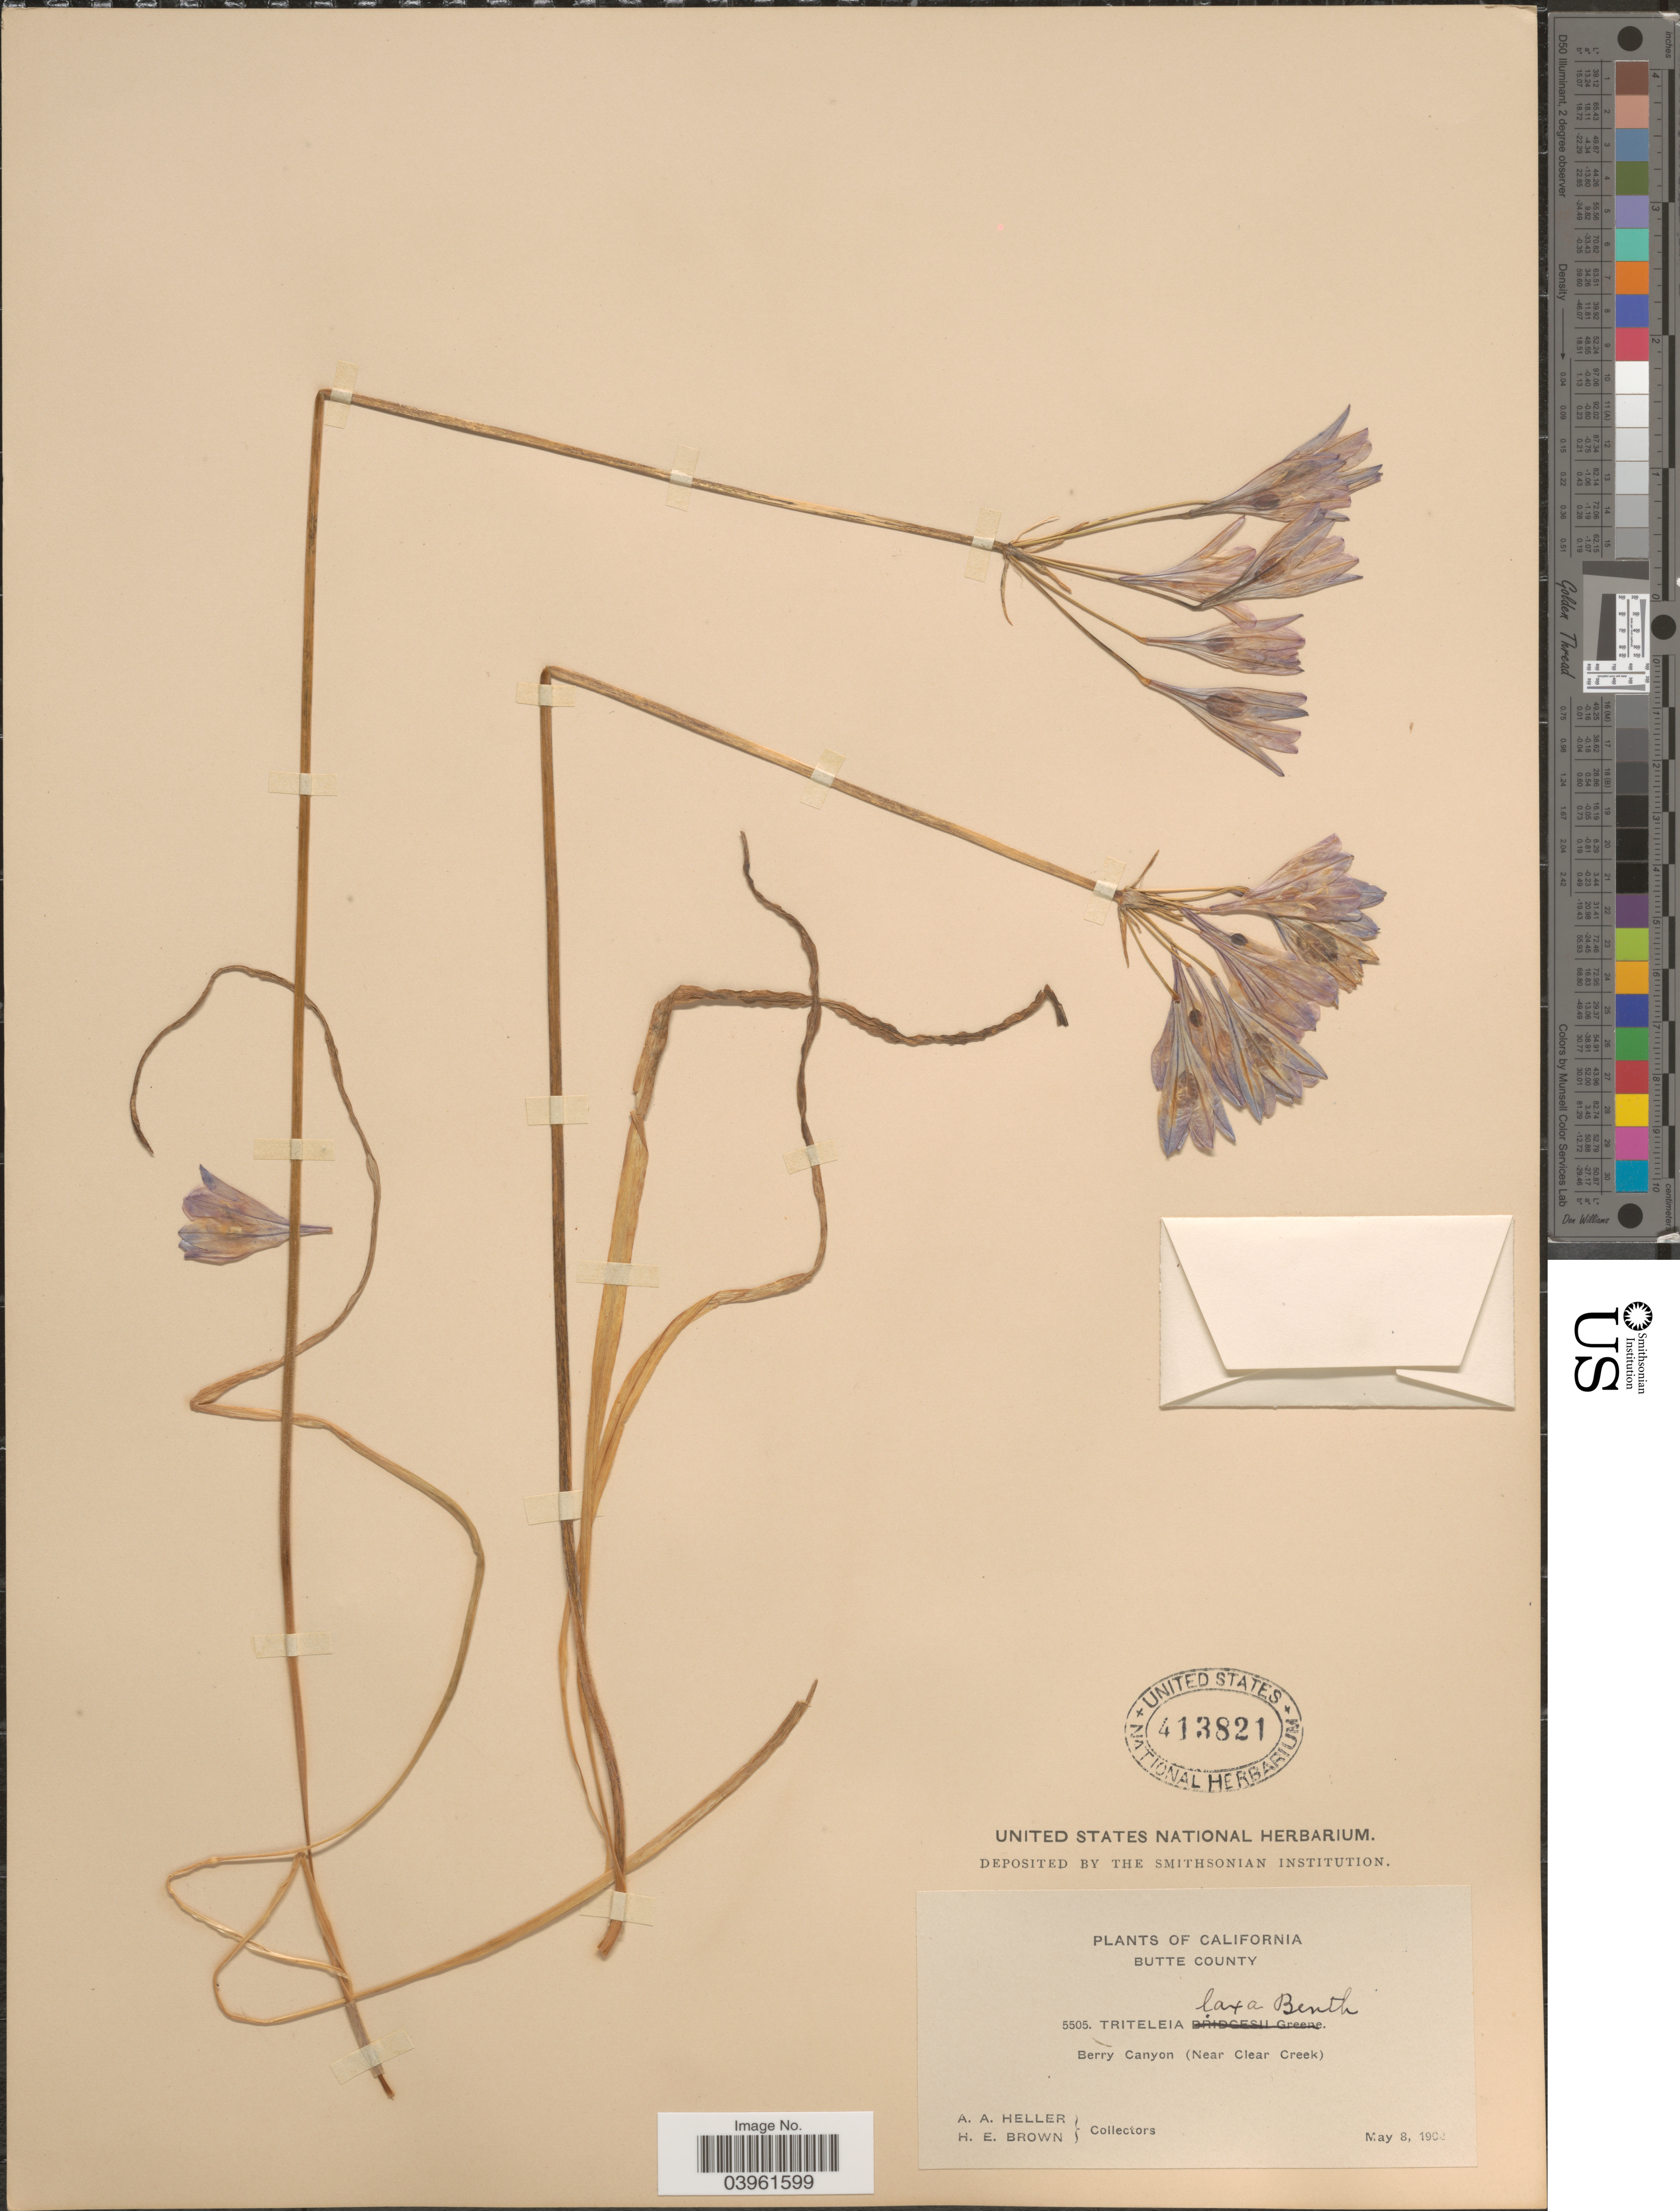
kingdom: Plantae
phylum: Tracheophyta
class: Liliopsida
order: Asparagales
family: Asparagaceae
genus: Triteleia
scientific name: Triteleia laxa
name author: Benth.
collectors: A. A. Heller & H. E. Brown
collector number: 5505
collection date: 1902-05-08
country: United States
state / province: California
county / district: Butte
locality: Butte County. Berry Canyon (Near Clear Creek).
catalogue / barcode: US 413821